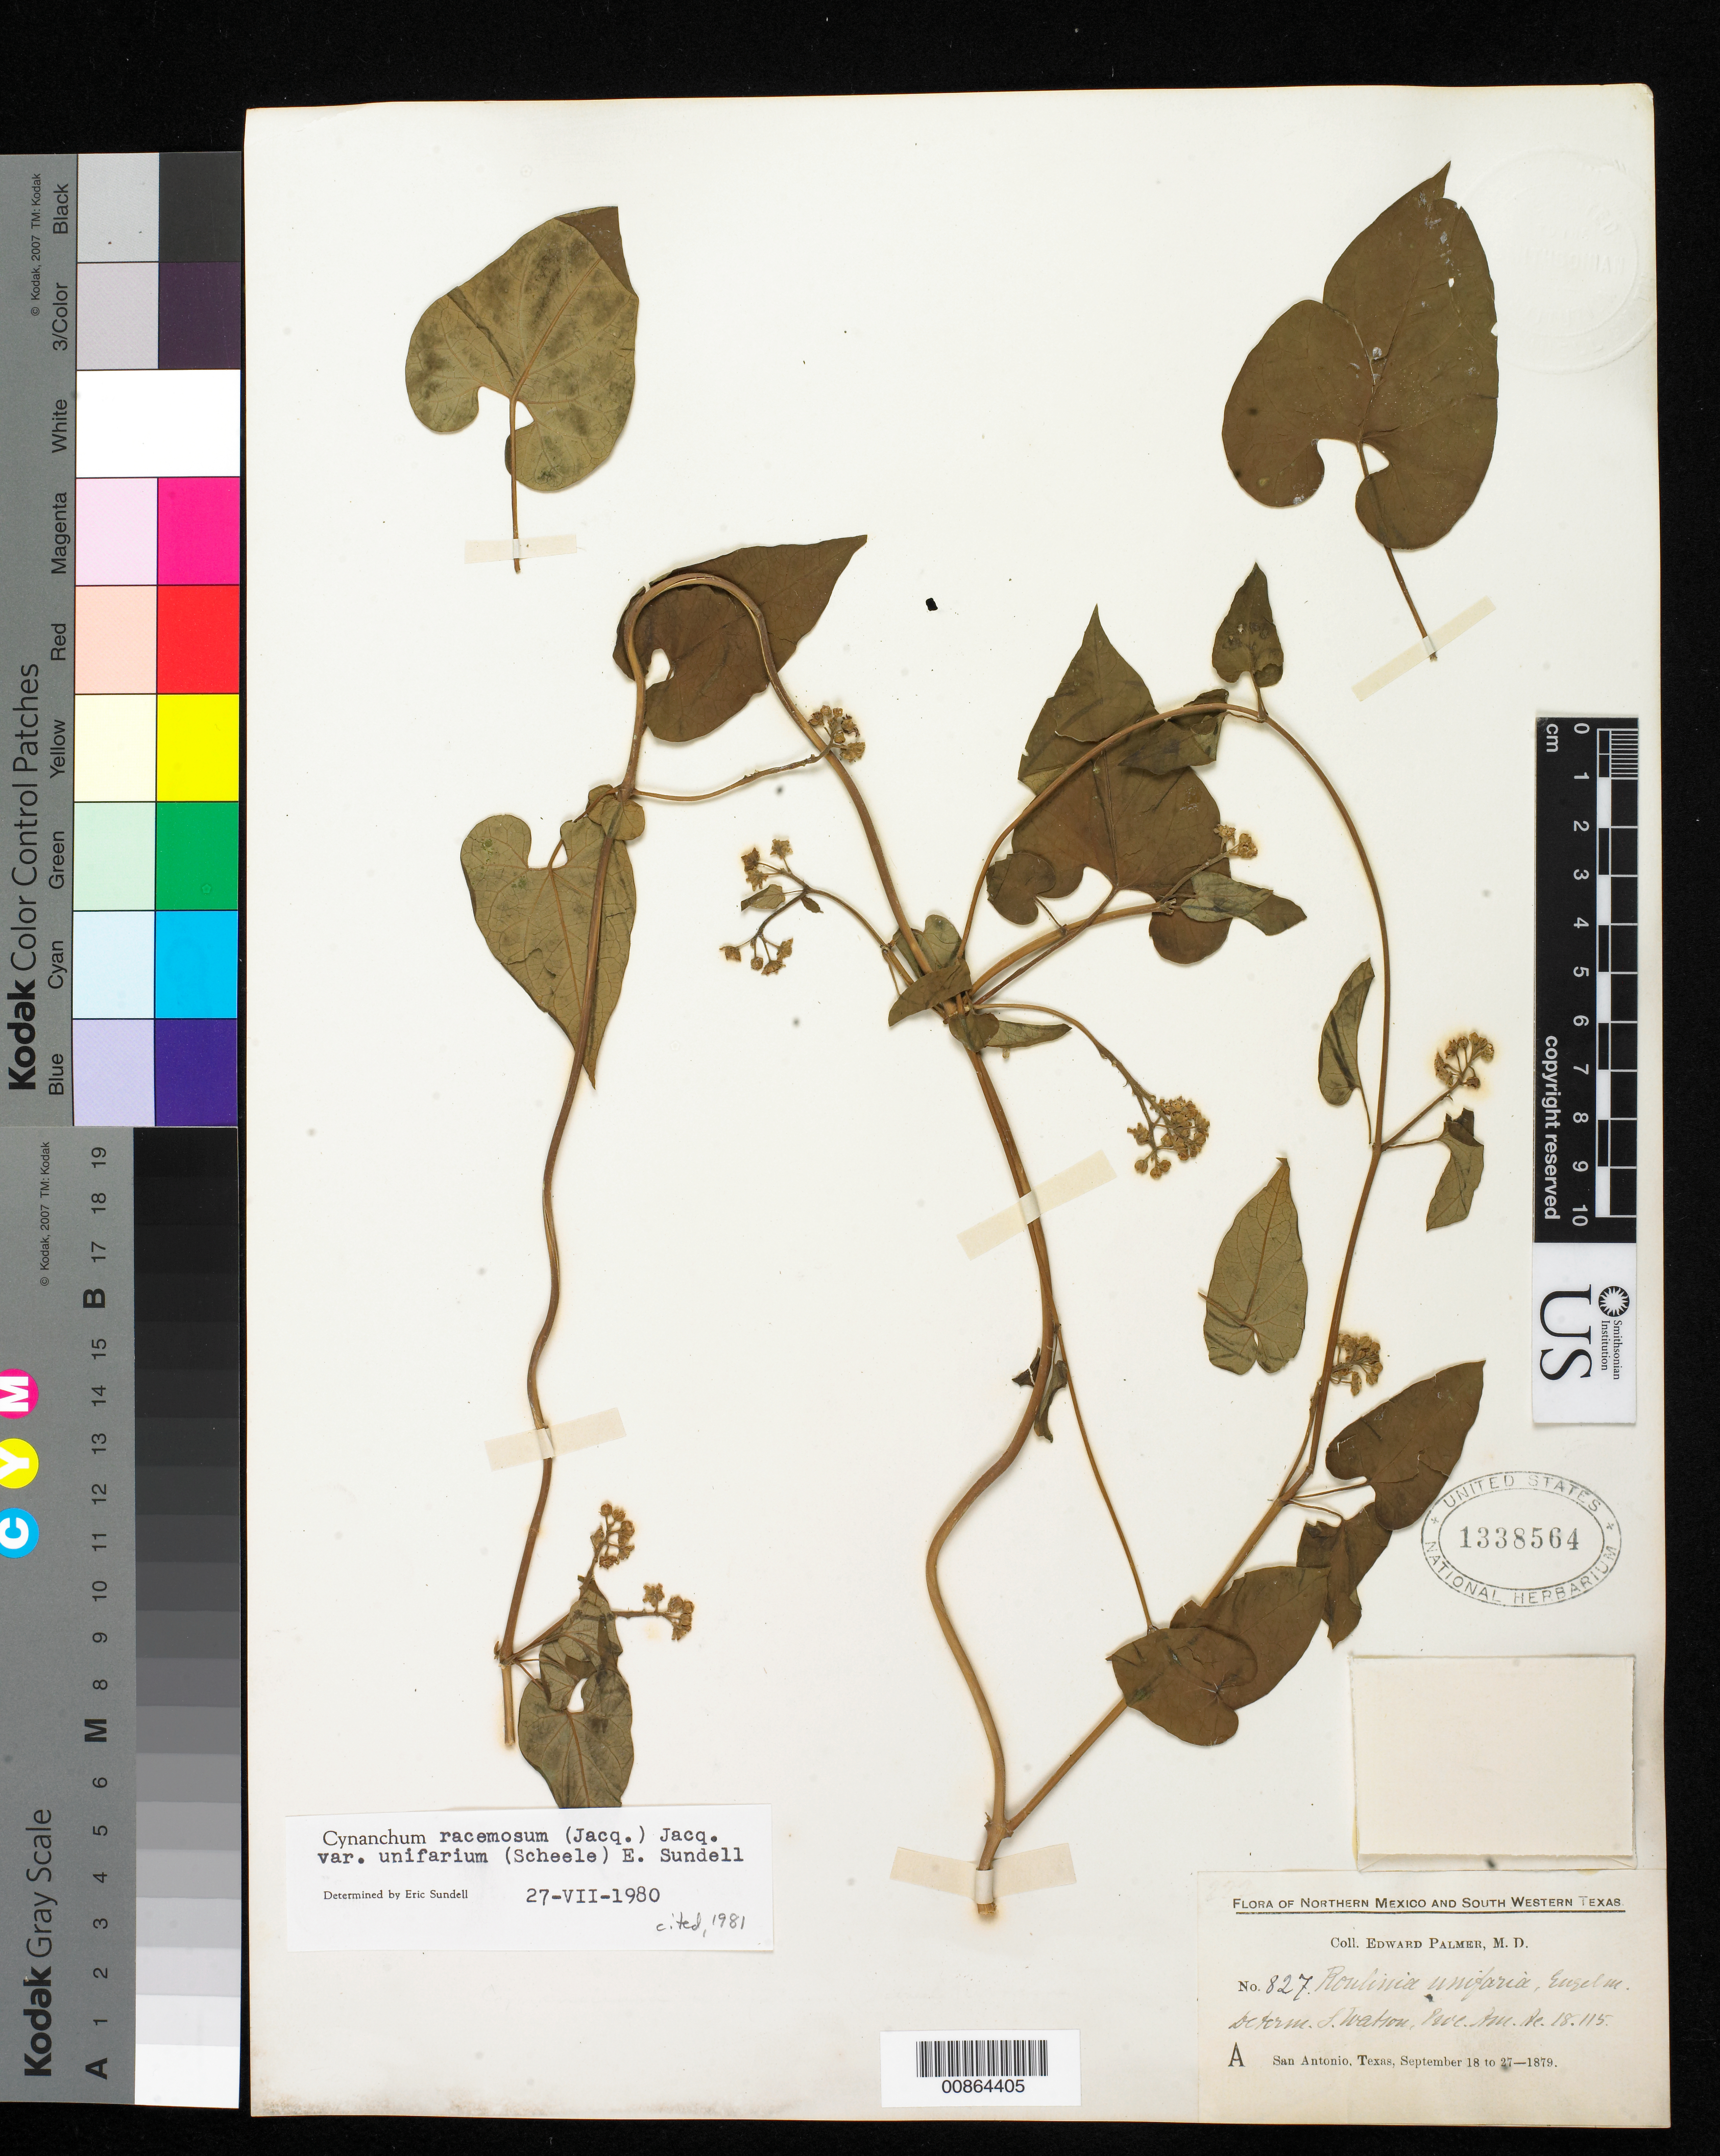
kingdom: Plantae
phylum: Tracheophyta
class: Magnoliopsida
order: Gentianales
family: Apocynaceae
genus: Cynanchum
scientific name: Cynanchum racemosum var. unifarium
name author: (Scheele) Sundell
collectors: E. Palmer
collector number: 827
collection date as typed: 18 Sep 1879 to 27 Sep 1879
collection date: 1879-09-18/1879-09-27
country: United States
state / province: Texas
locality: A. San Antonio, Texas.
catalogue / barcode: US 1338564